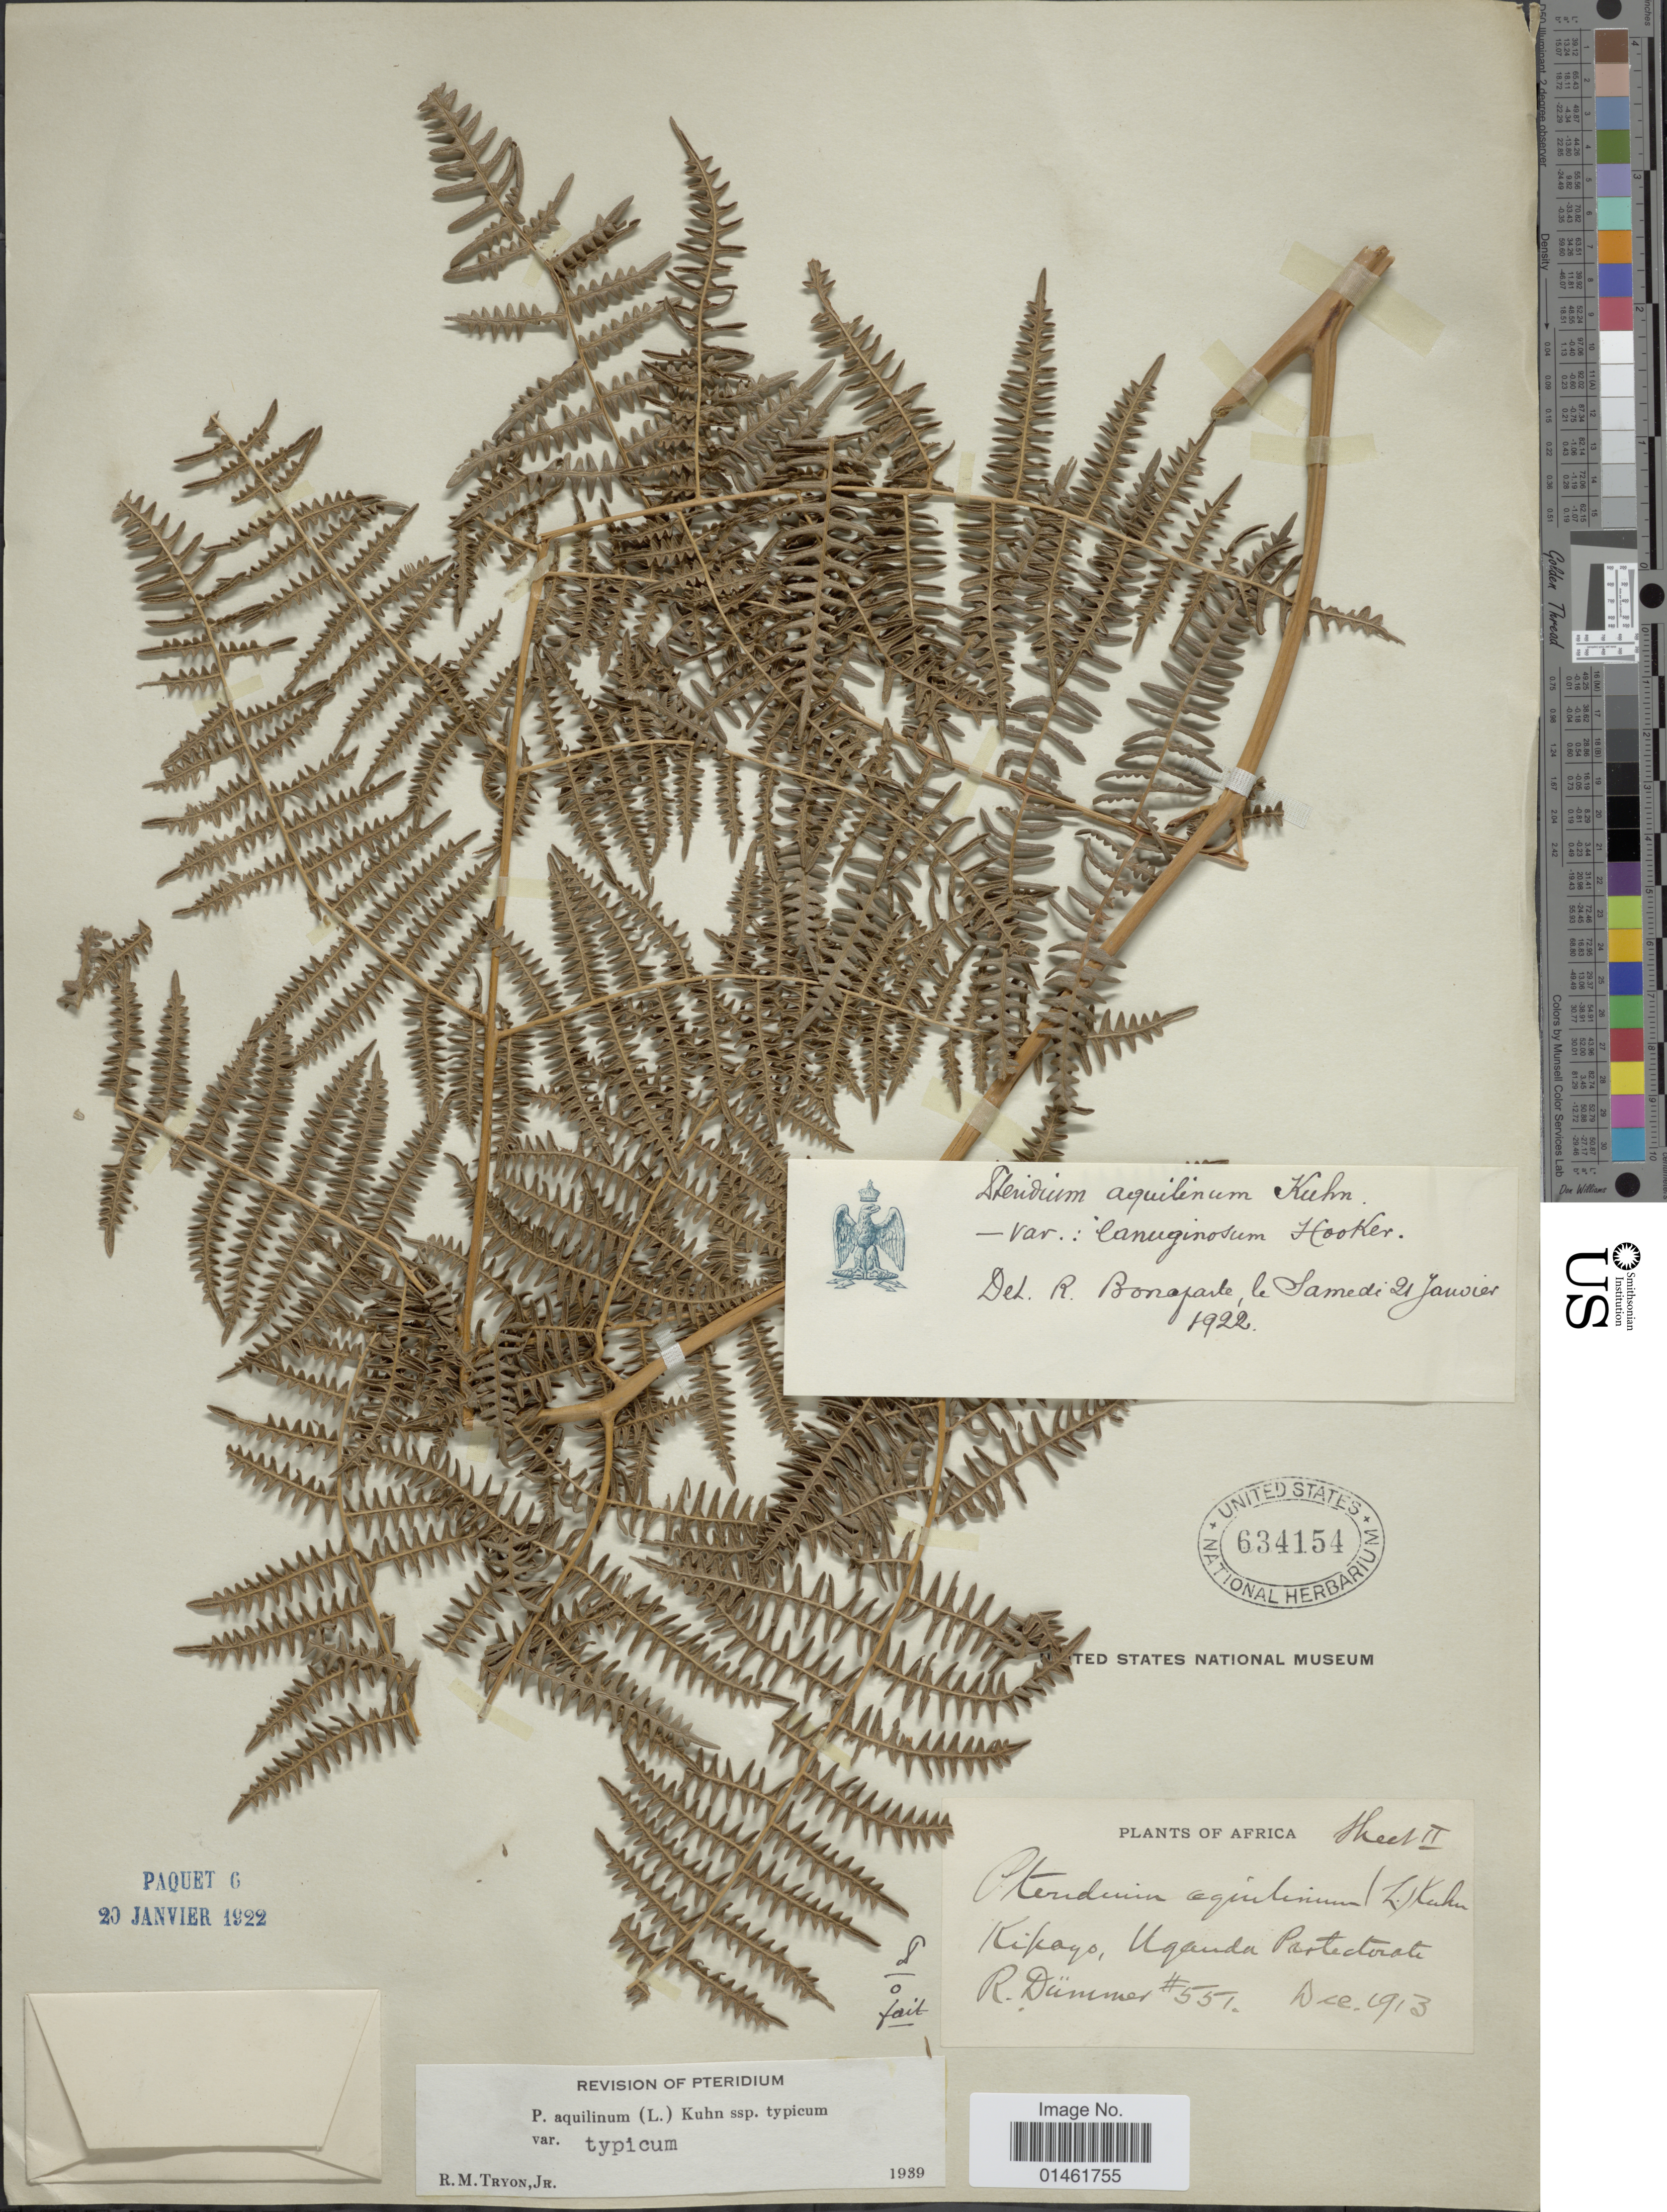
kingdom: Plantae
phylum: Tracheophyta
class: Polypodiopsida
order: Polypodiales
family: Dennstaedtiaceae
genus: Pteridium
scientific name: Pteridium aquilinum var. typicum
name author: R.M. Tryon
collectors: R. Drummer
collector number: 551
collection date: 1913-12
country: Uganda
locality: Kipayo, Uganda Protectorate.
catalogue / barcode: US 634154